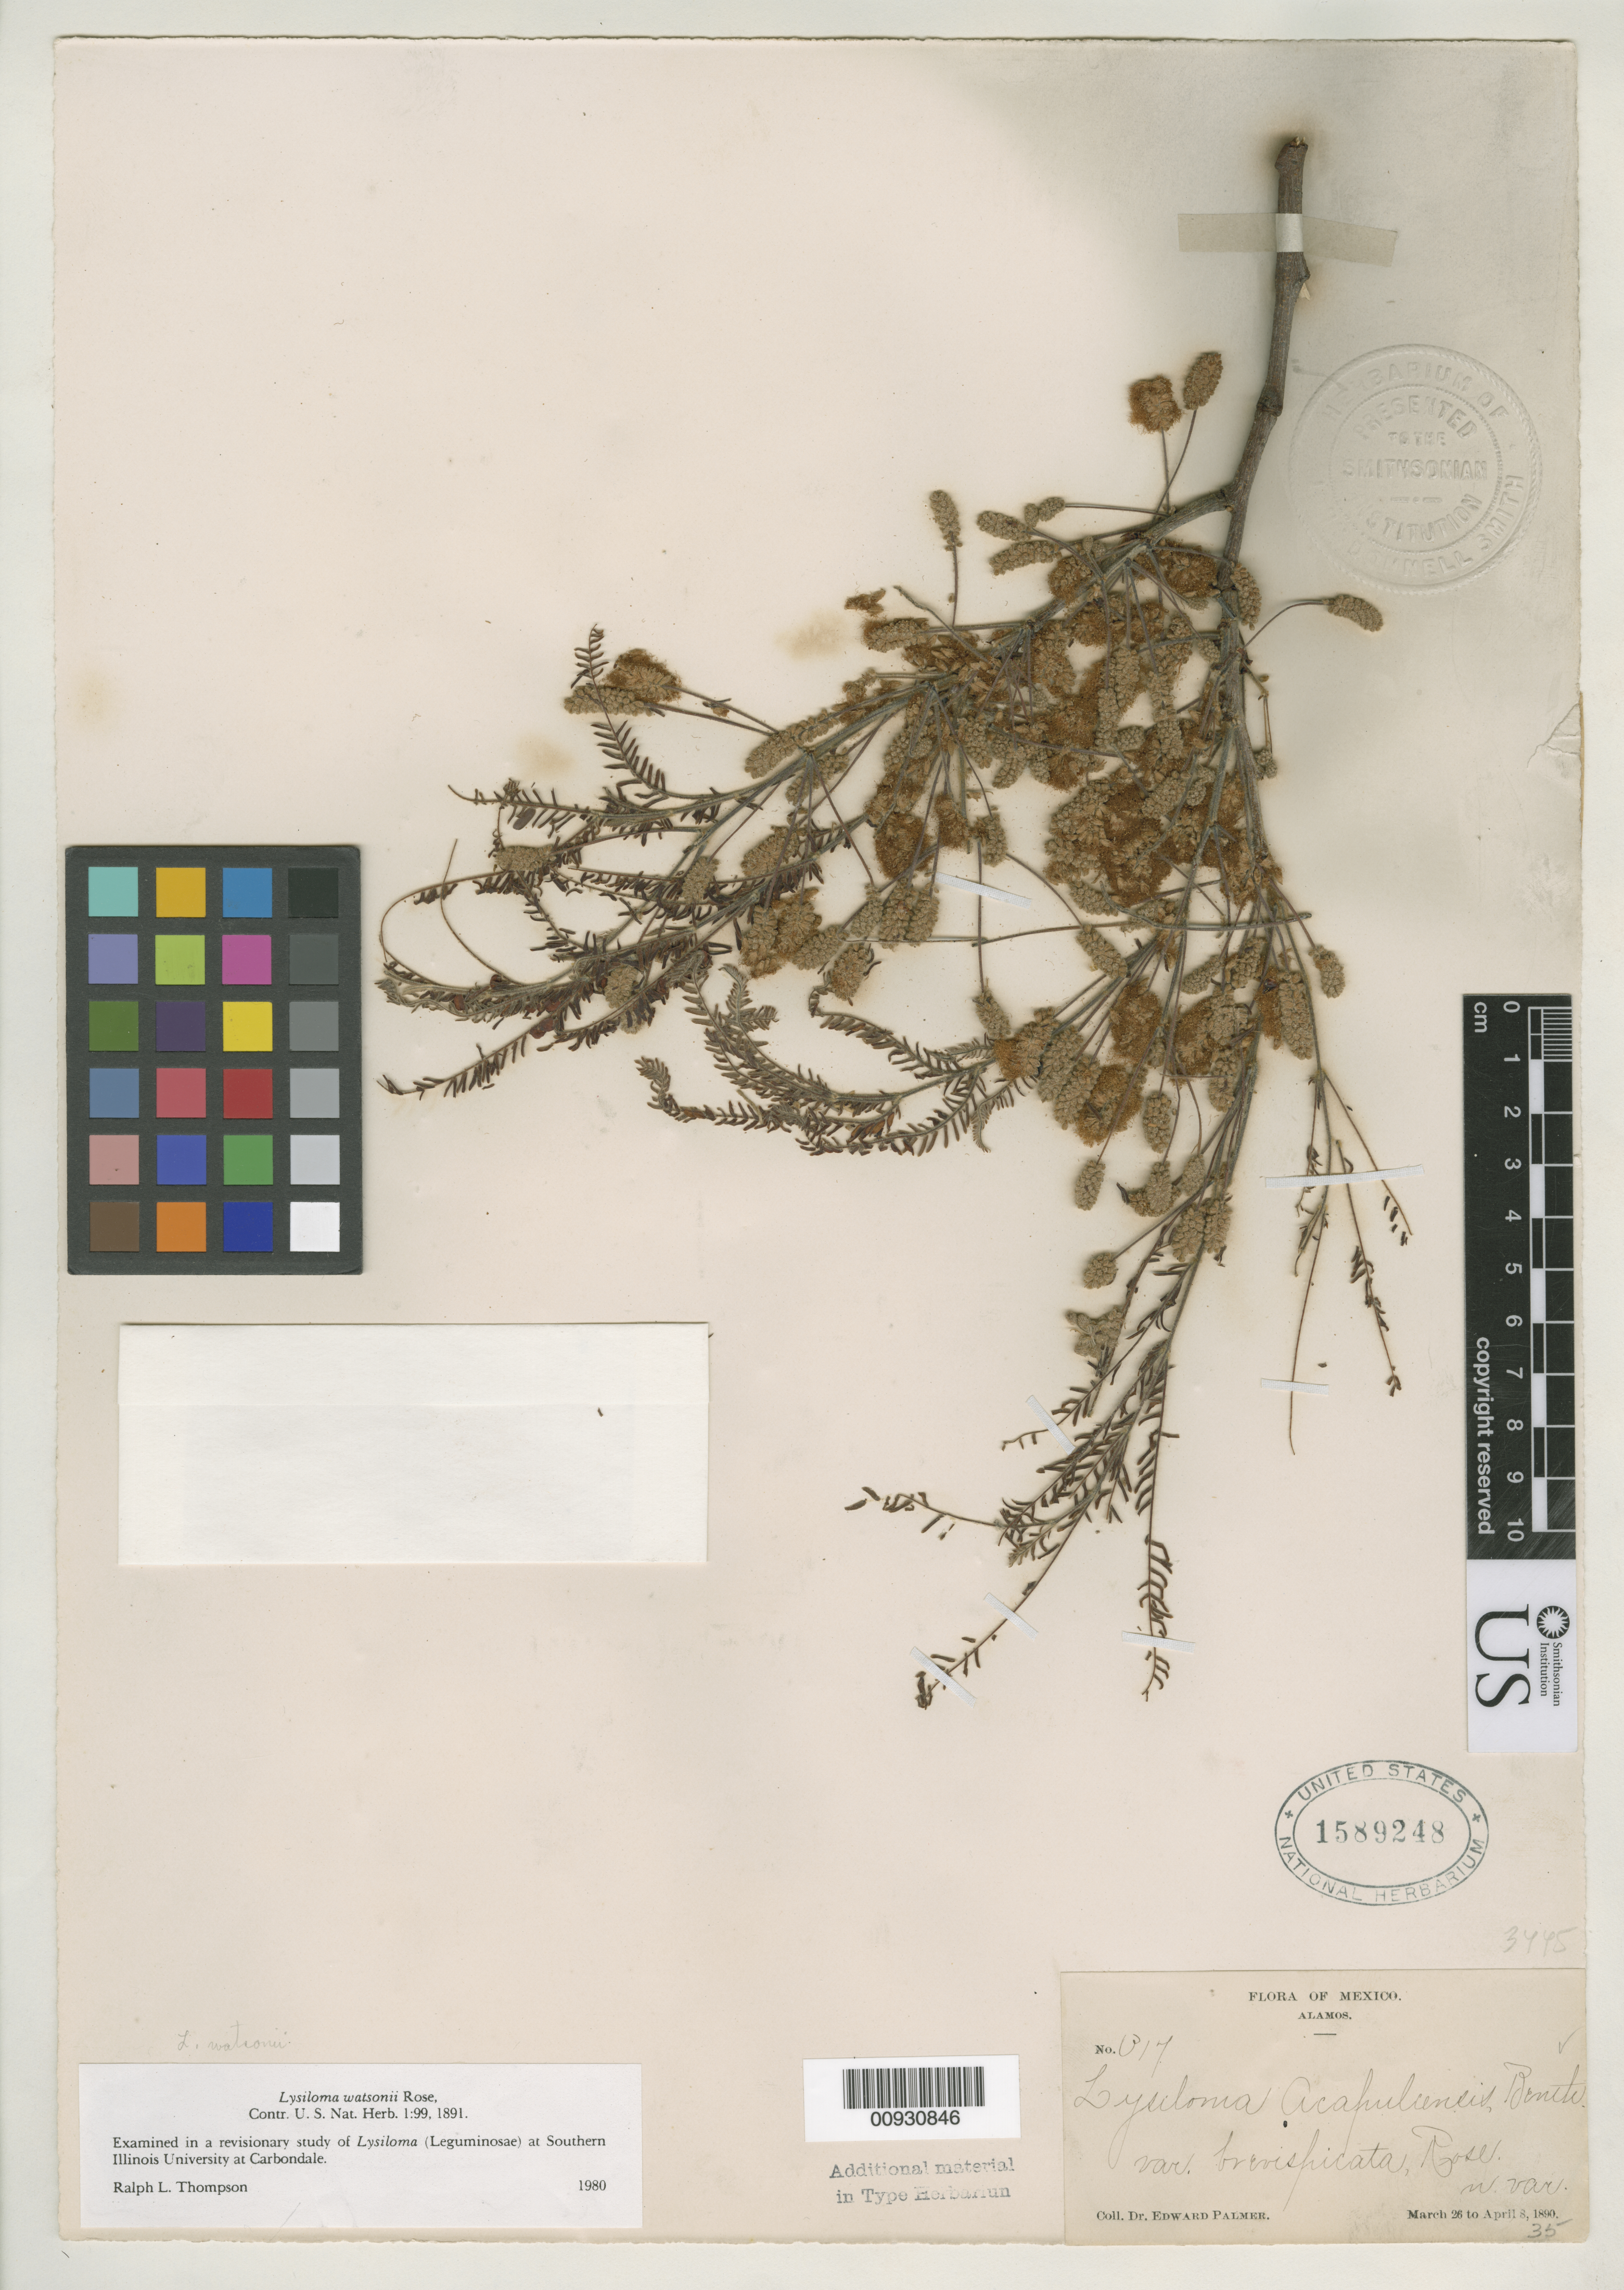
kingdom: Plantae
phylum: Tracheophyta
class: Magnoliopsida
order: Fabales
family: Fabaceae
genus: Lysiloma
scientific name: Lysiloma acapulcensis var. brevispicata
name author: Rose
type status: Isotype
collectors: E. Palmer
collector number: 317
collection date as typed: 26 Mar 1890 to 08 Apr 1890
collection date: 1890-03-26/1890-04-08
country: Mexico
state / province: Sonora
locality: Alamos.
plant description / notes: Specimen ex Herb. John Donnell Smith.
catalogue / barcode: US 1589248